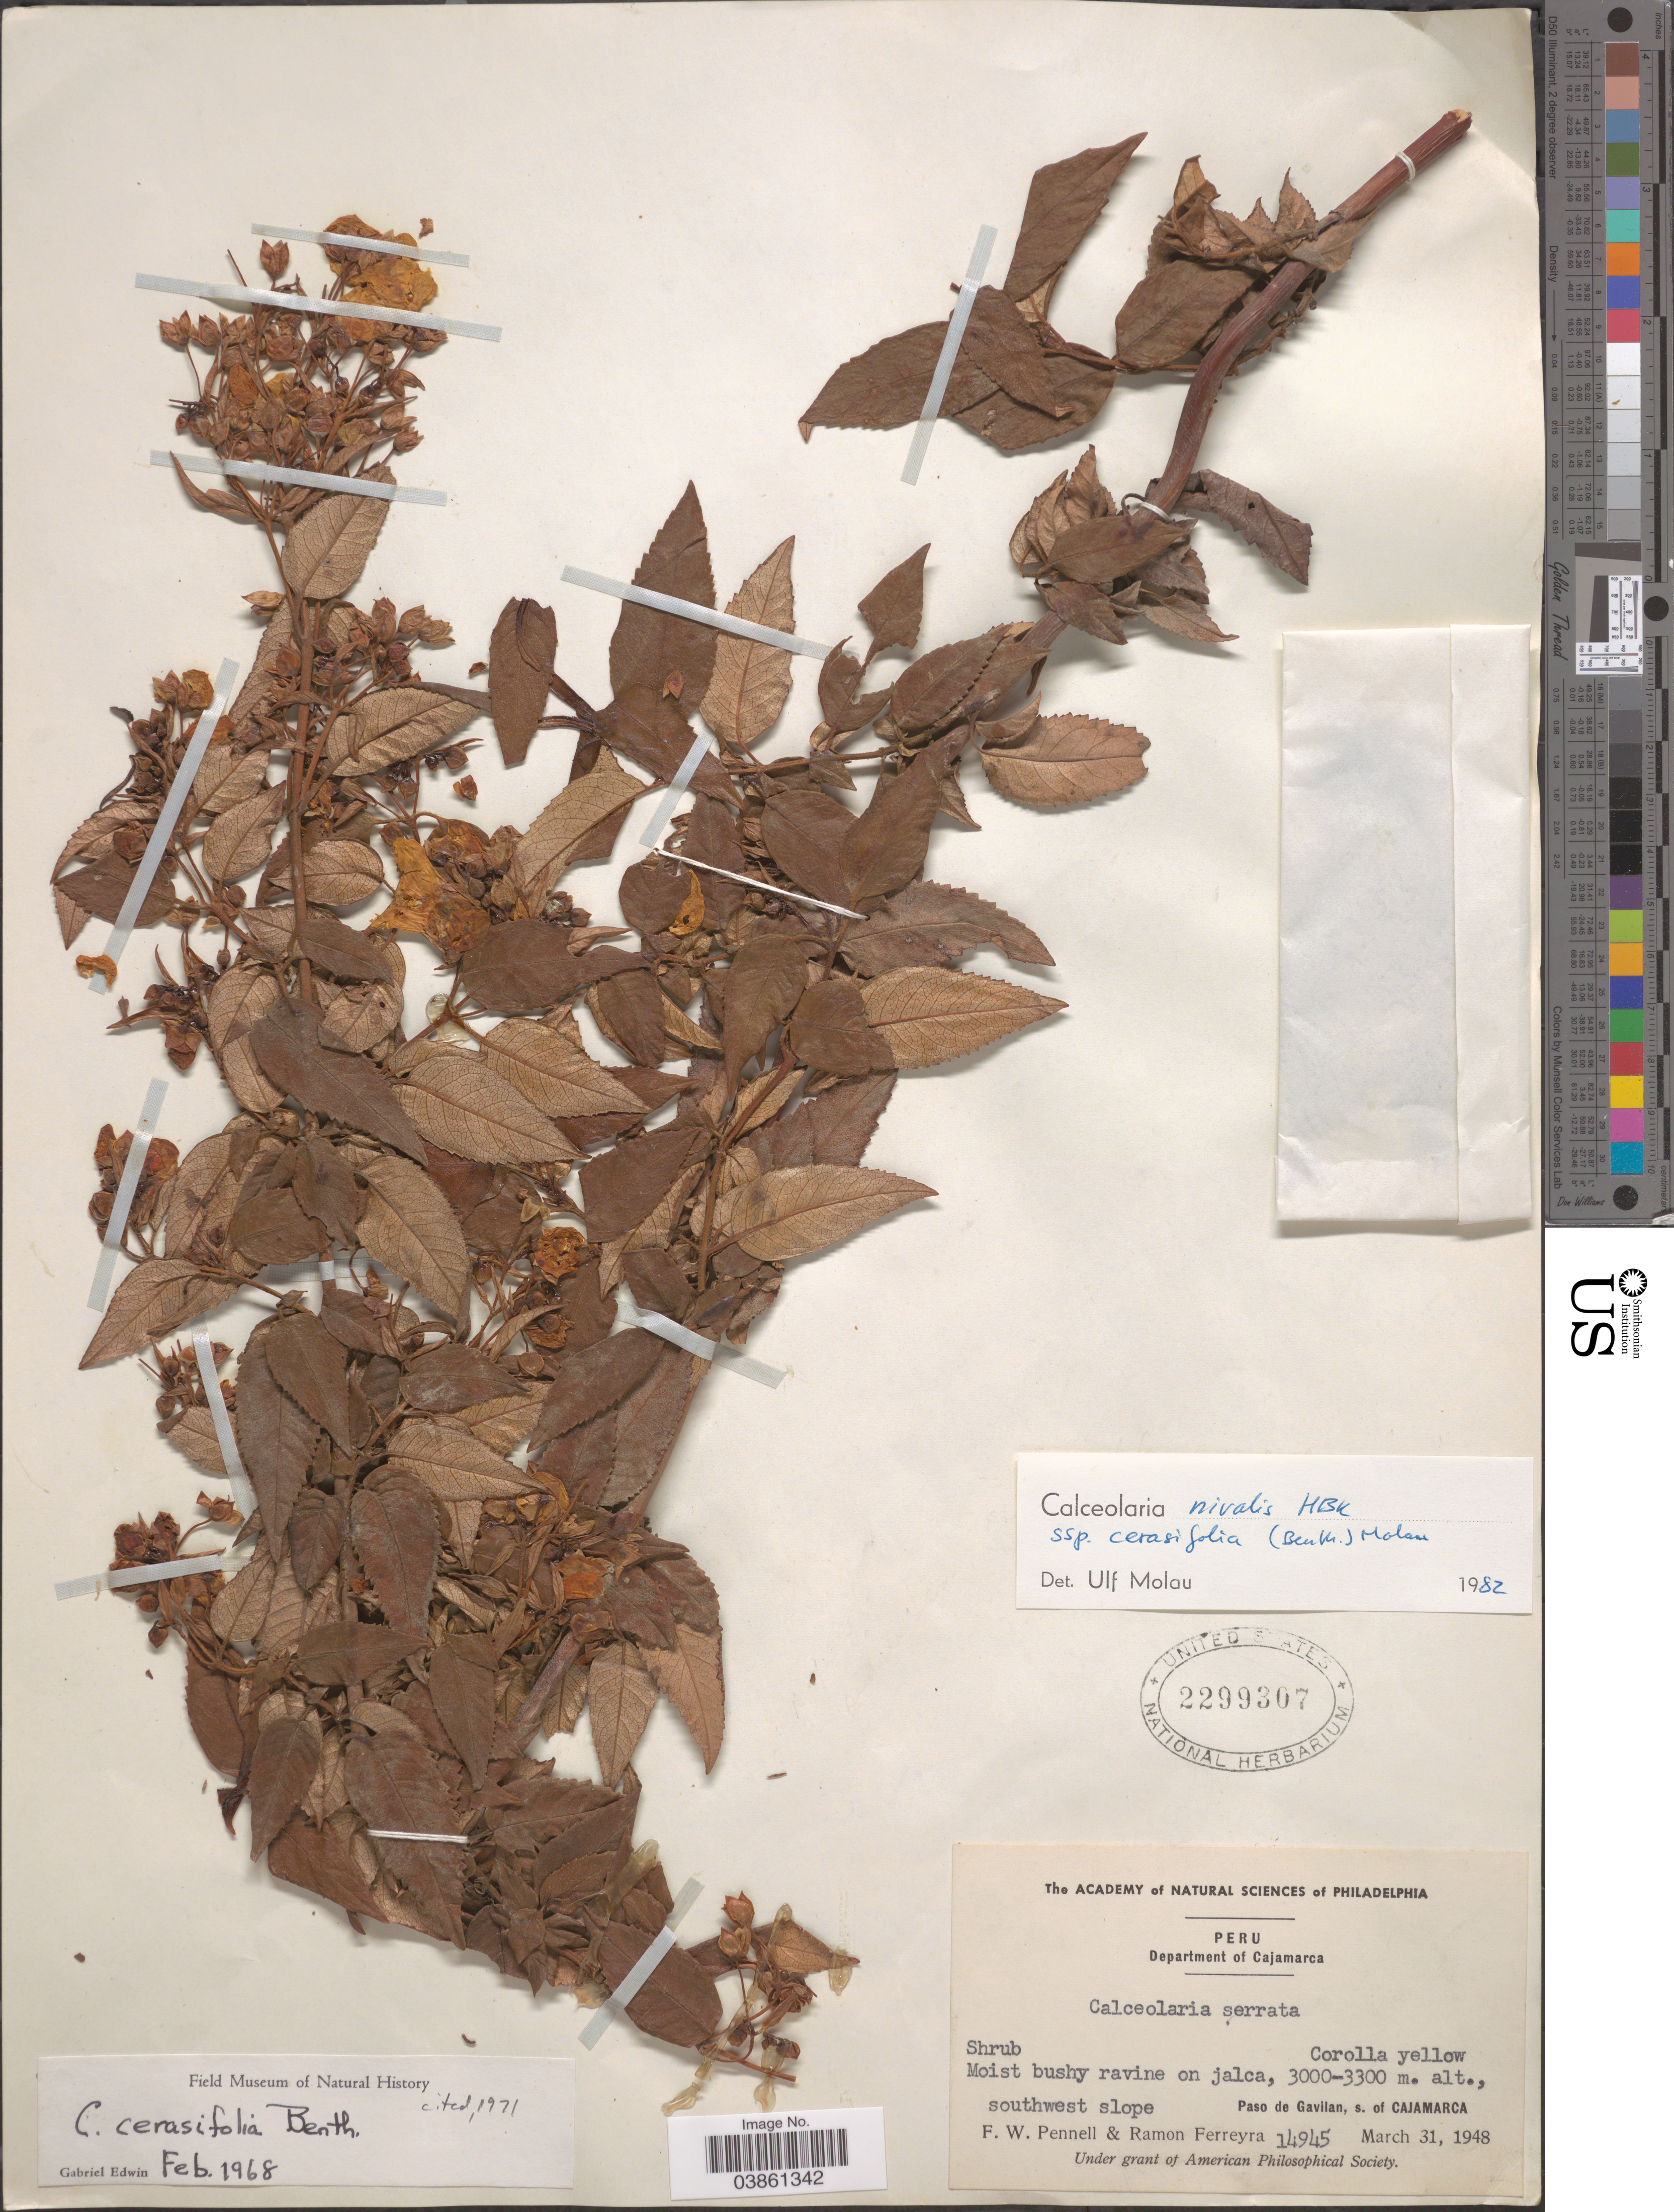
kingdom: Plantae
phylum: Tracheophyta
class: Magnoliopsida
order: Lamiales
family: Calceolariaceae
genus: Calceolaria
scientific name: Calceolaria nivalis subsp. cerasifolia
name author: (Benth.) Molau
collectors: F. W. Pennell & R. A. Ferreyra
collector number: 14945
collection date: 1948-03-31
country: Peru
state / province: Cajamarca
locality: Department of Cajamarca. Southwest slope Paso de Gavilan, s. of Cajamarca.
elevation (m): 3000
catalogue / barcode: US 2299307